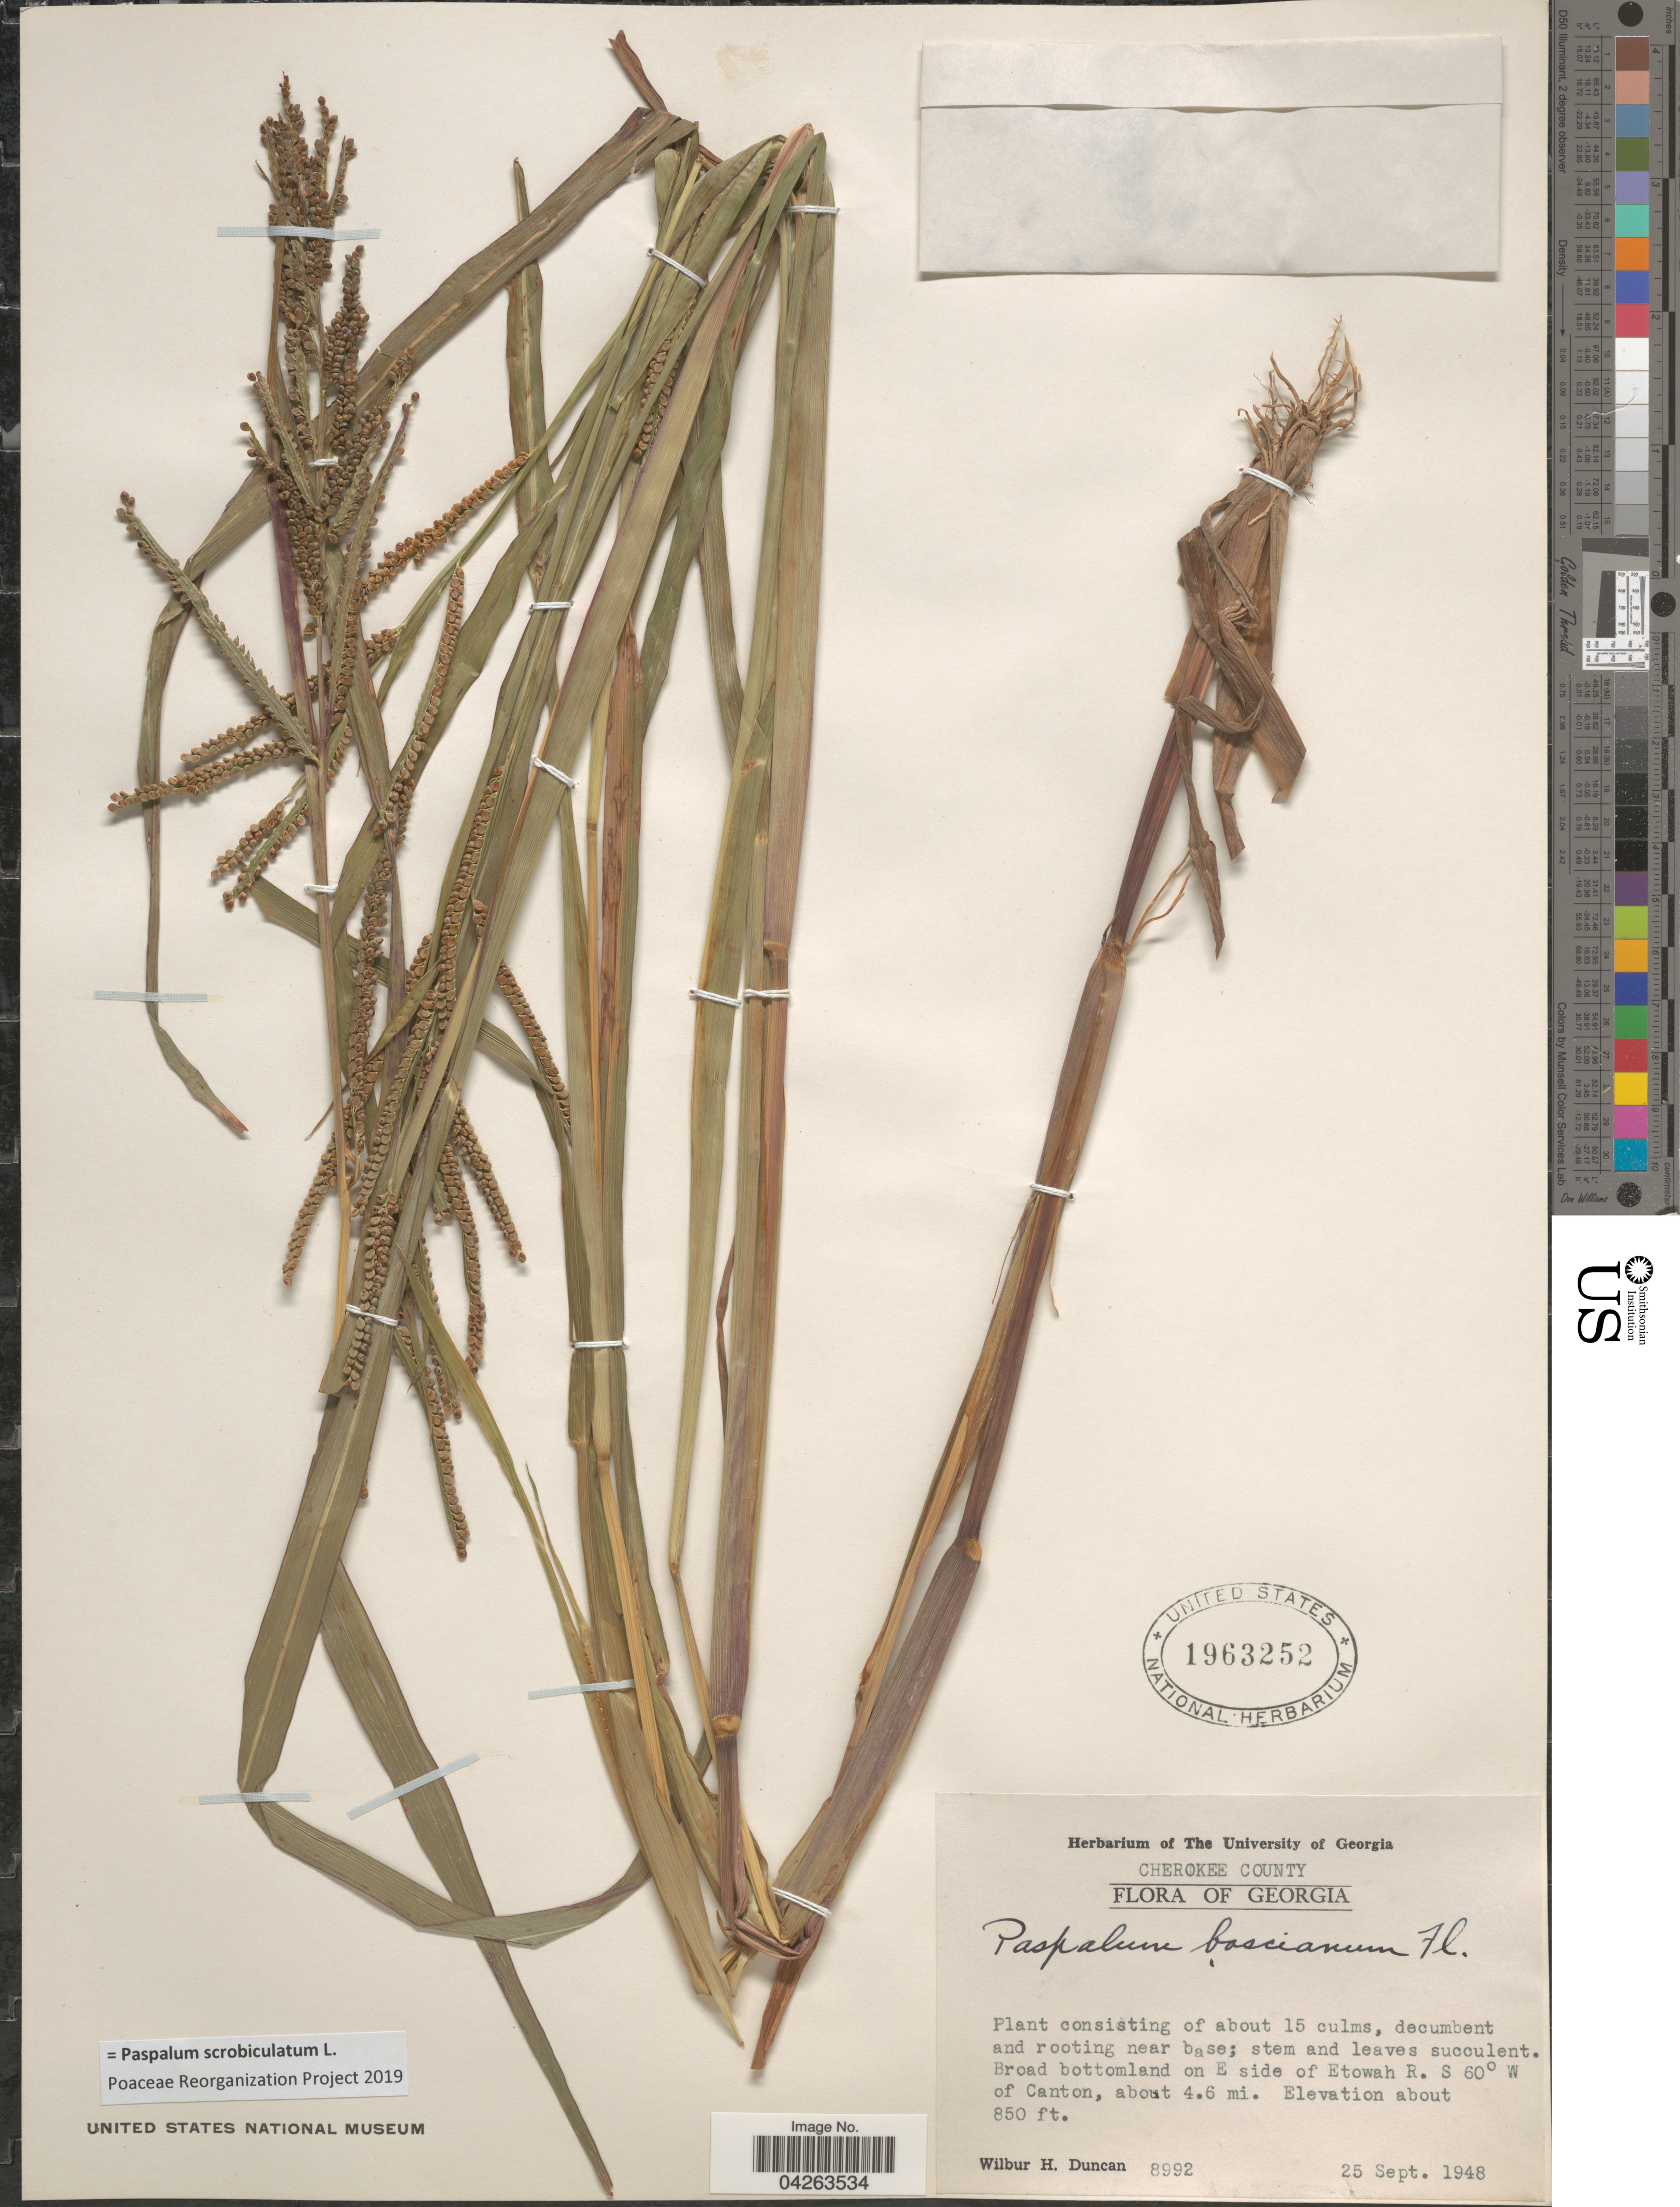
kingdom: Plantae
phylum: Tracheophyta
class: Liliopsida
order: Poales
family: Poaceae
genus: Paspalum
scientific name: Paspalum scrobiculatum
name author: L.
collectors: W. H. Duncan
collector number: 8992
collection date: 1948-09-25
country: United States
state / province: Georgia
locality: Cherokee County. Broad bottomland on E side of Etowah R. S 60º W of Canton, about 4.6 mi.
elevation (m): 259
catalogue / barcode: US 1963252